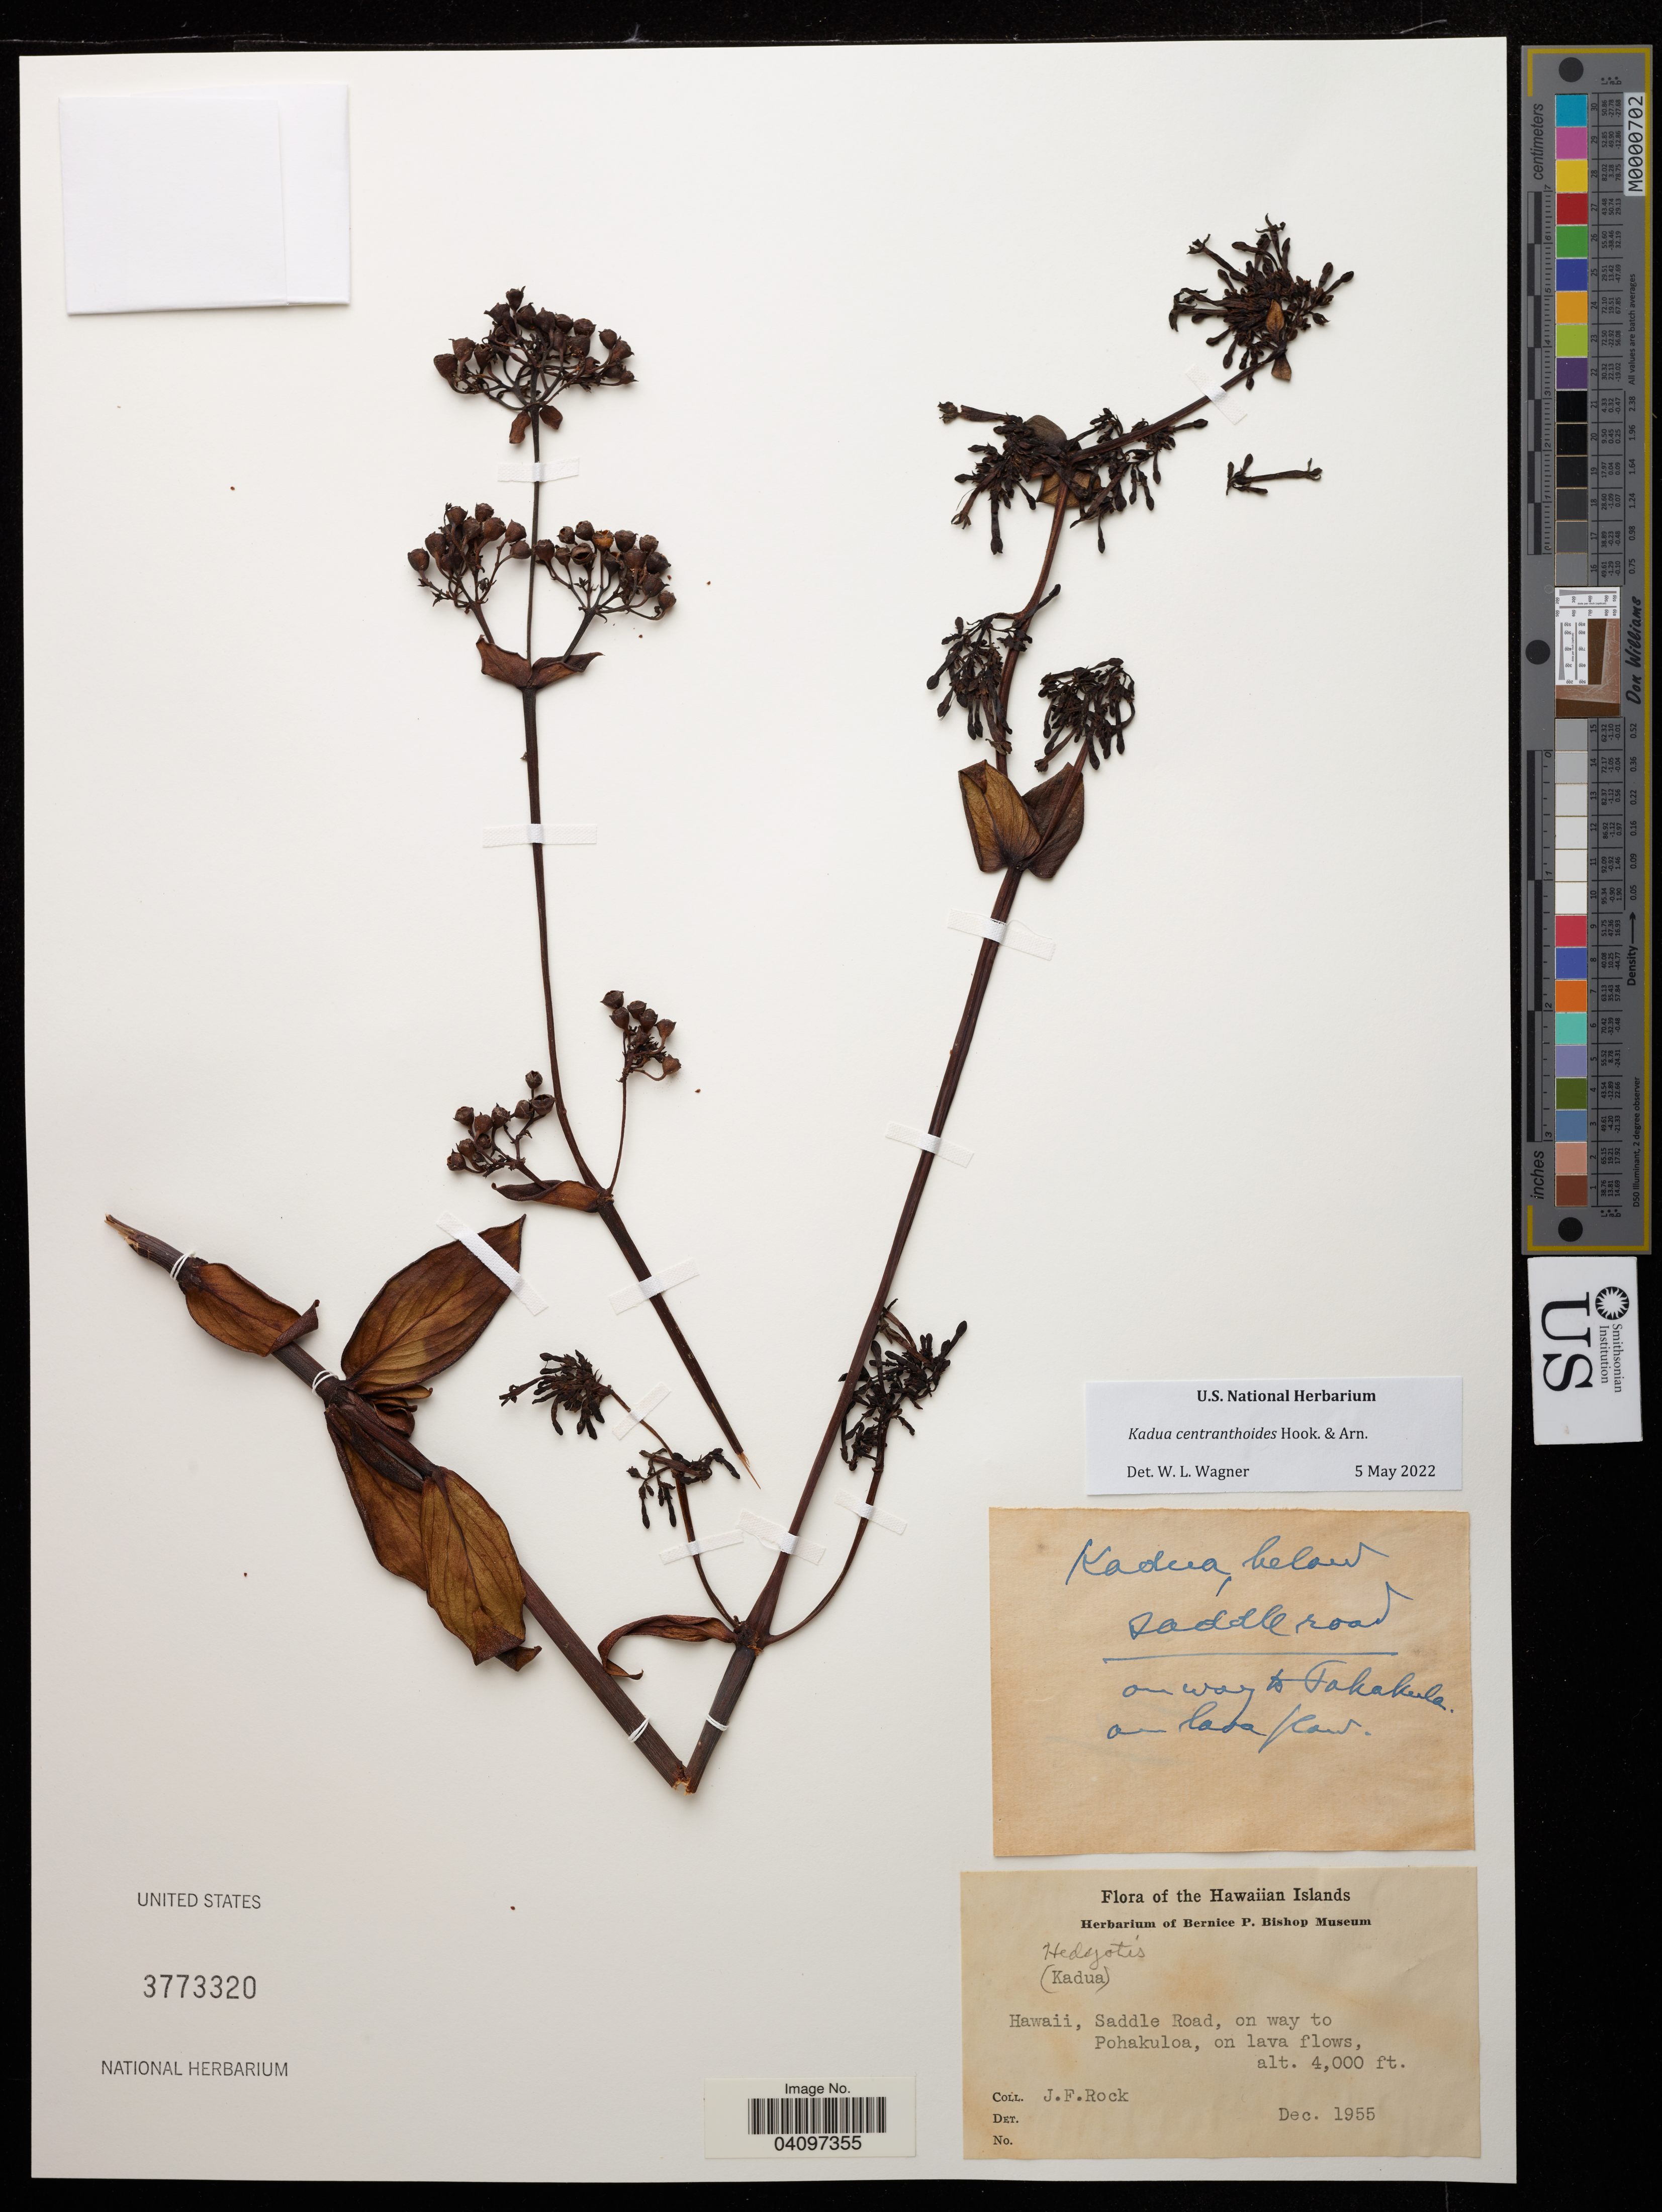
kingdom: Plantae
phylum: Tracheophyta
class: Magnoliopsida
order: Gentianales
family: Rubiaceae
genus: Kadua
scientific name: Kadua centranthoides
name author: Hook. & Arn.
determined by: Wagner, W. L., (BOT), Smithsonian Institution - National Museum of Natural History (UNITED STATES)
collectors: J. Rock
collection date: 1955-12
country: United States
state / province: Hawaii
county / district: Hawaii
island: Hawaii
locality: Saddle Road, on way to Pohakuloa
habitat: On lava flows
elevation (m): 1219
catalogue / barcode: US 3773320